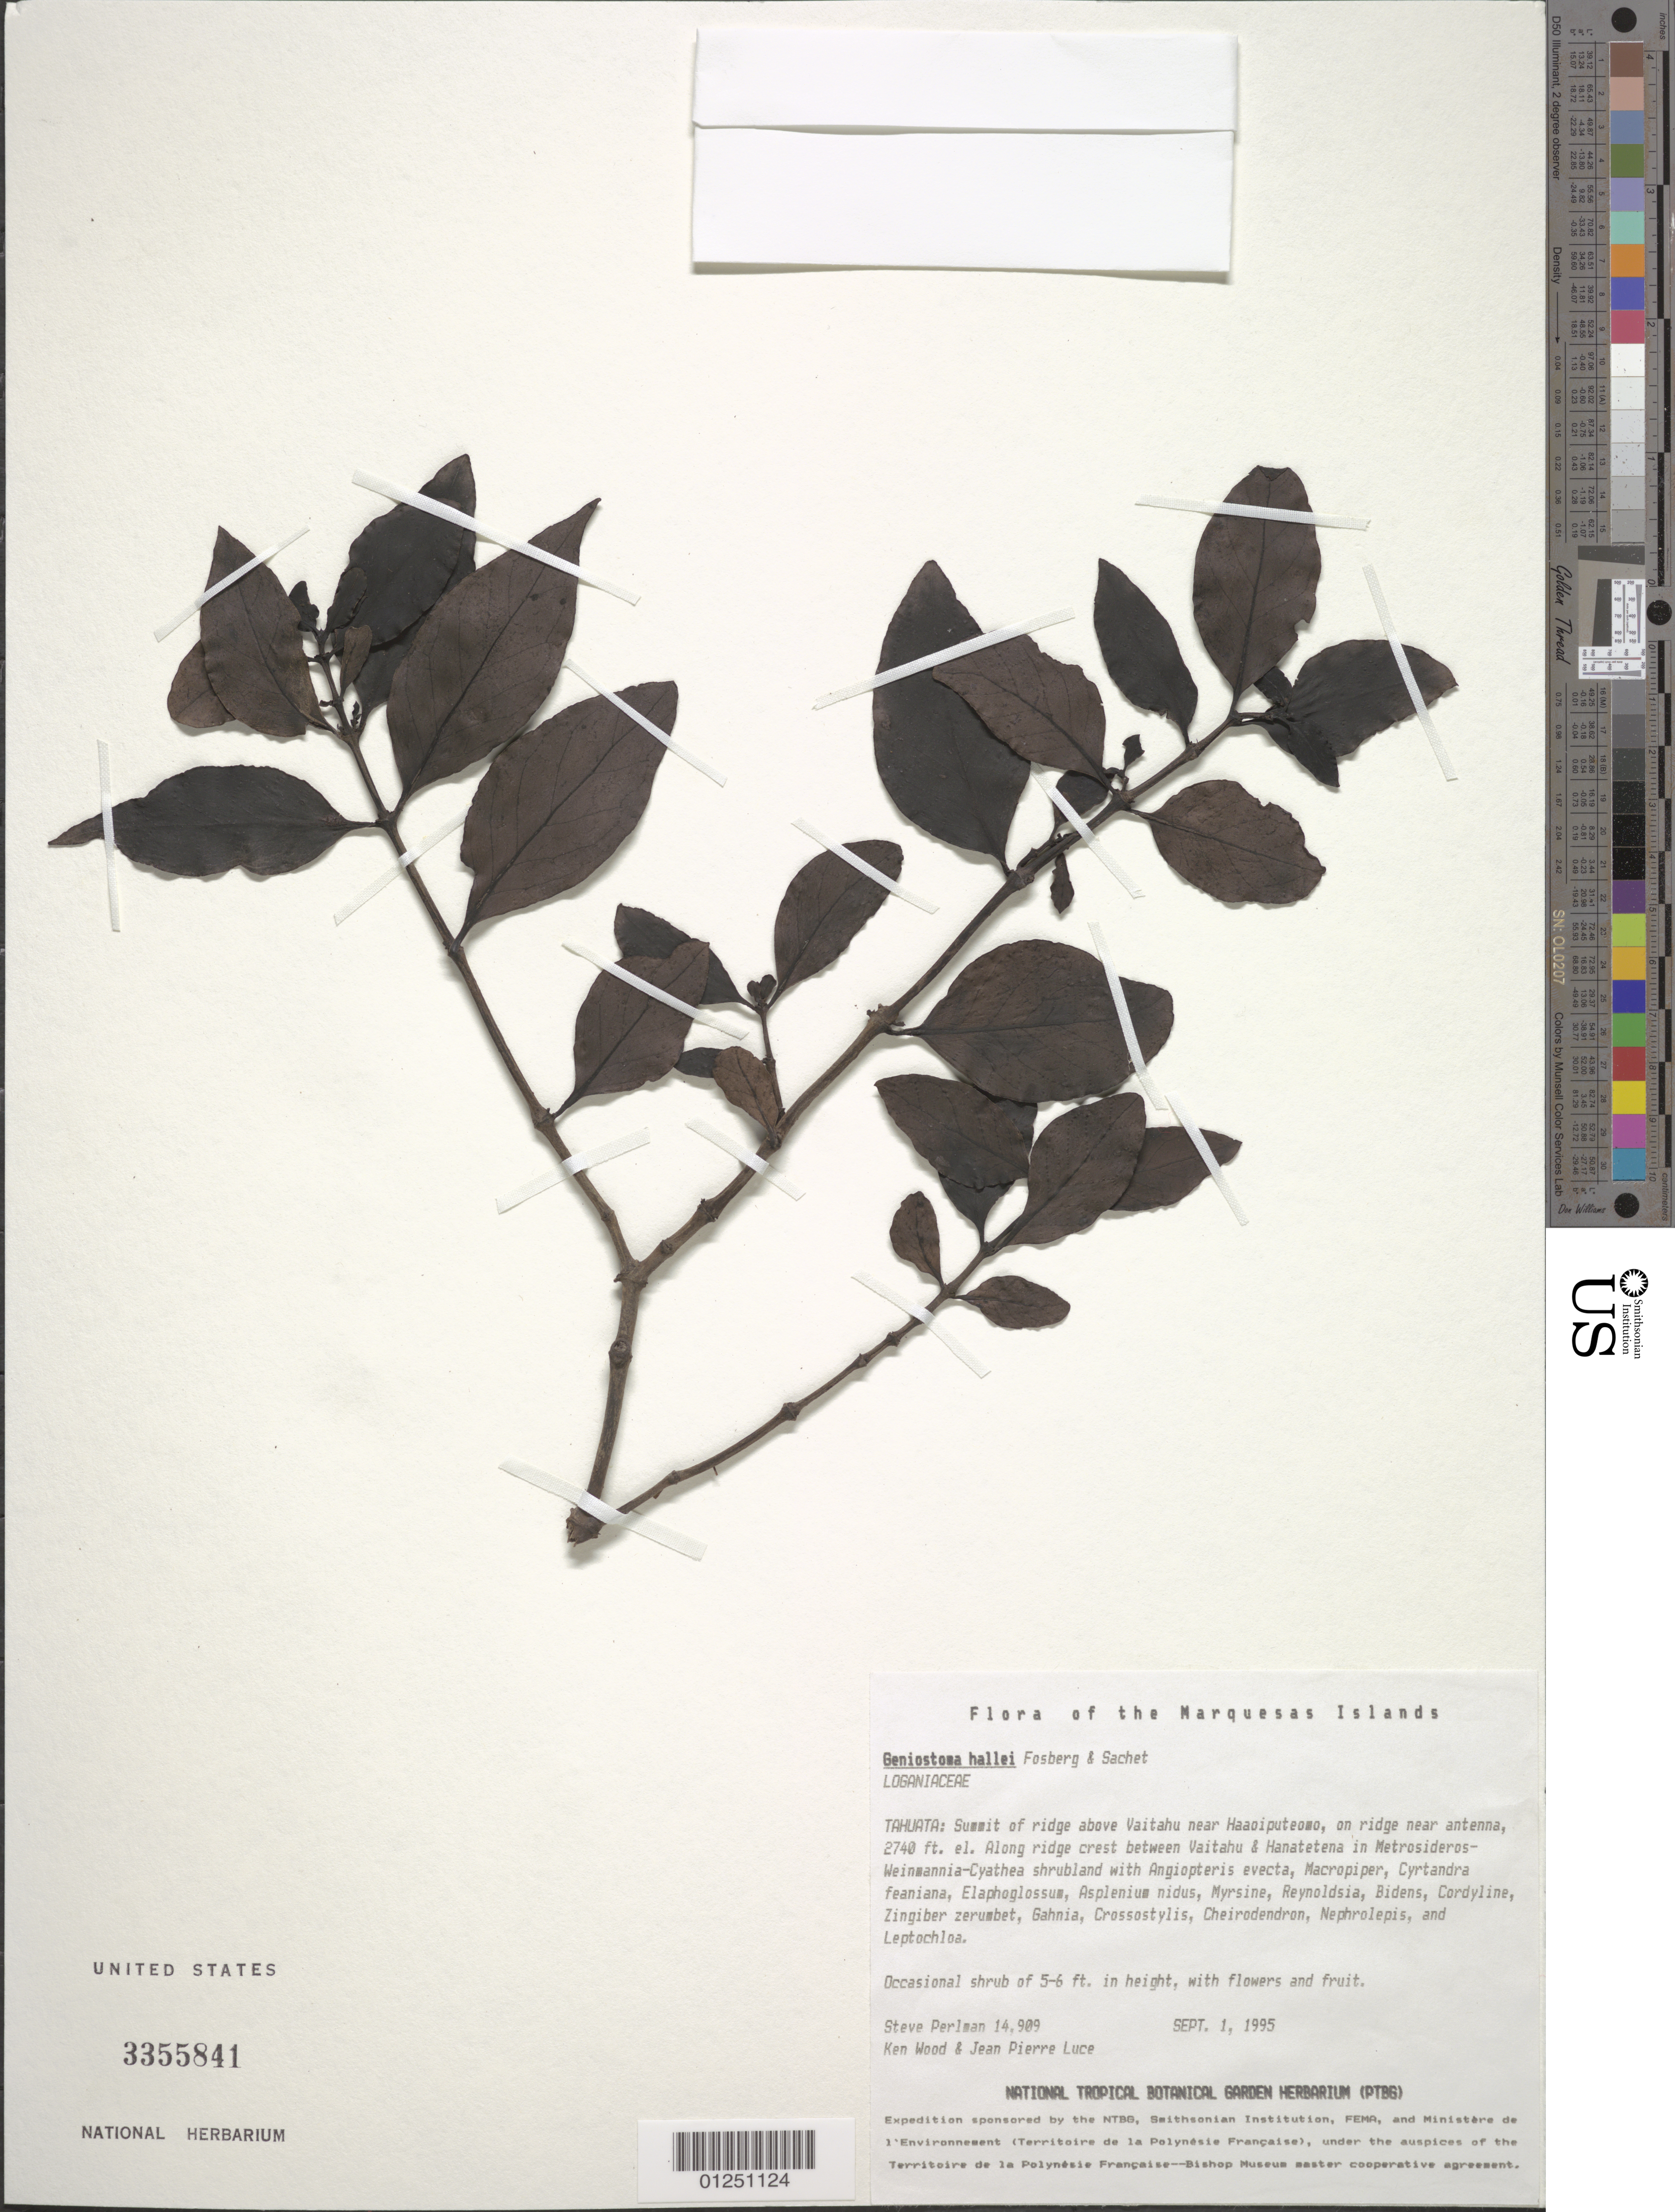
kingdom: Plantae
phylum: Tracheophyta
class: Magnoliopsida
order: Gentianales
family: Loganiaceae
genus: Geniostoma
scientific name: Geniostoma hallei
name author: Fosberg & Sachet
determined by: Lorence, David H., (PTBG), National Tropical Botanical Garden (UNITED STATES)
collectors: S. P. Perlman, K. R. Wood & J. Luce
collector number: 14909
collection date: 1995-09-01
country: French Polynesia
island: Tahuata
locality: summit of ridge above Vaitahu, near Haaoiputeomo, on ridge near antenna, along ridge crest between Vaitahu & Hanatetena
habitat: In Metrosideros-Weinmannia-Cyathea shrubland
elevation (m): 835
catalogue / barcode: US 3355841